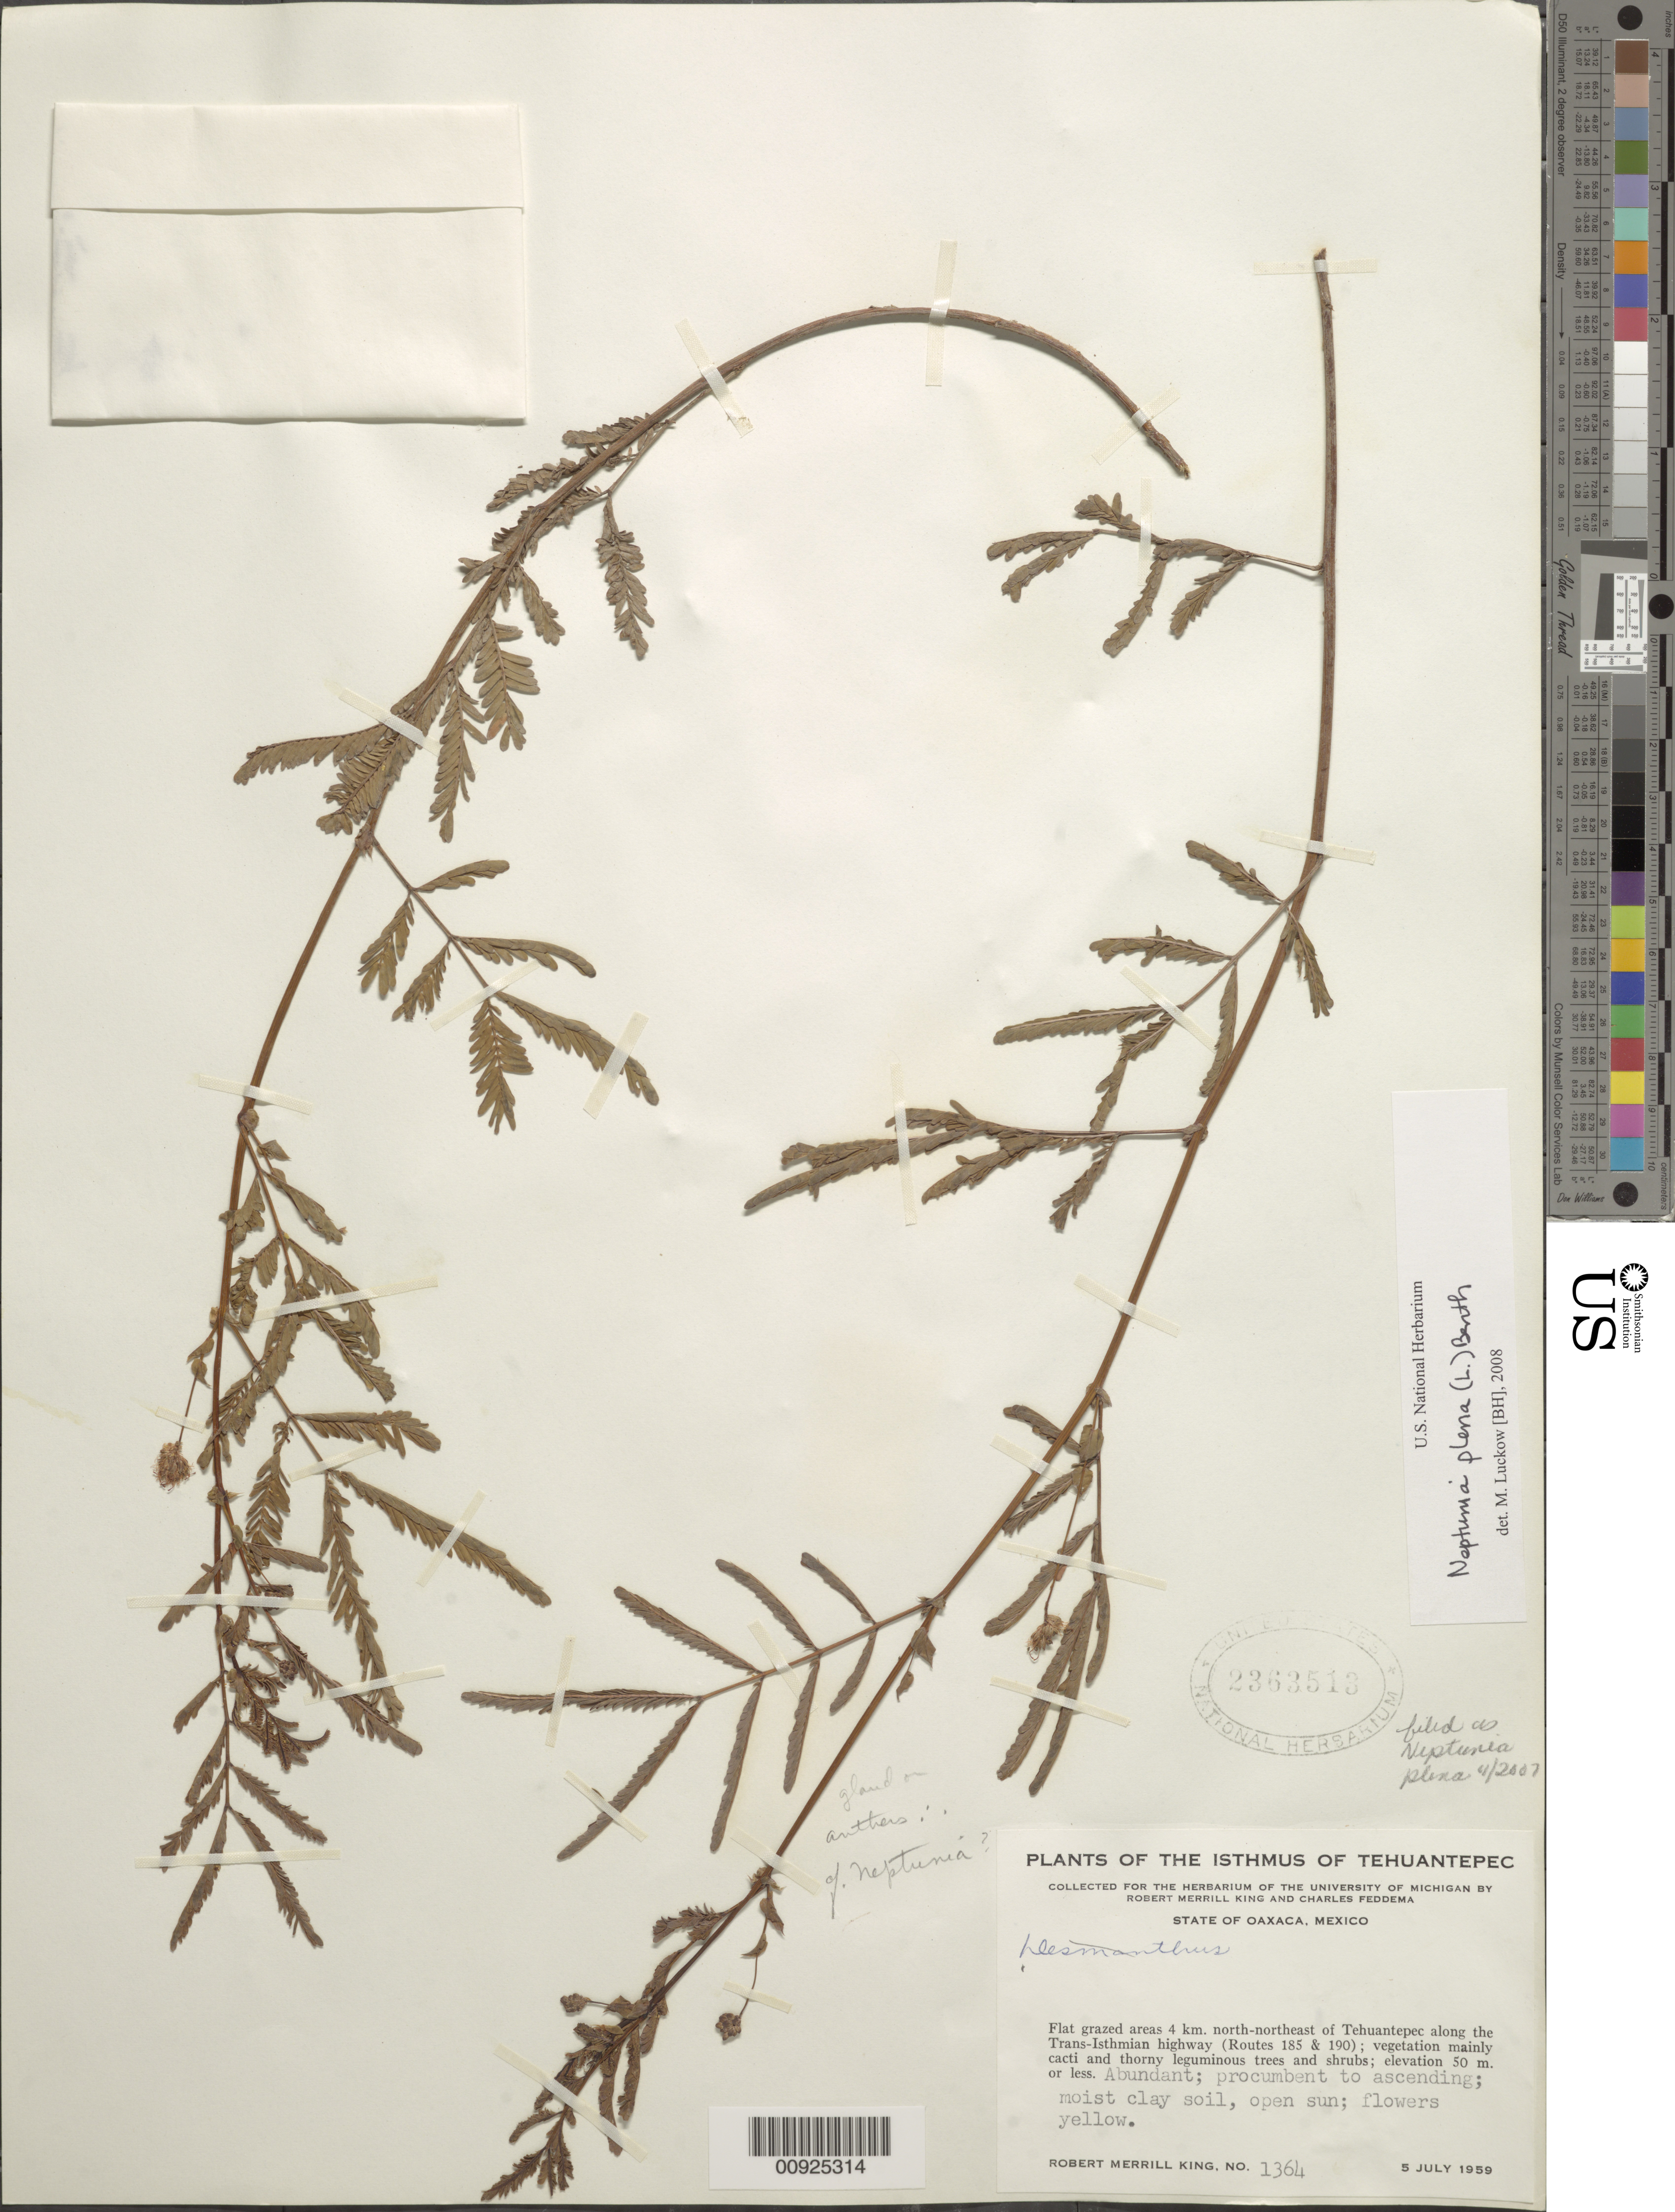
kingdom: Plantae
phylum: Tracheophyta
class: Magnoliopsida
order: Fabales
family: Fabaceae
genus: Neptunia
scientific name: Neptunia plena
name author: (L.) Benth.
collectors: R. M. King & C. Feddema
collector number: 1364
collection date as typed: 05 Jul 1959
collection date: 1959-07-05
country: Mexico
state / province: Oaxaca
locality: Flat grazed areas 4 km, north-northeast of Tehuantepec along the Trans- Isthmian highway (Routes 185 & 190).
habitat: Vegetation mainly cacti and thorny leguminous trees and shrubs. Moist clay soil, open sun.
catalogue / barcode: US 2363513